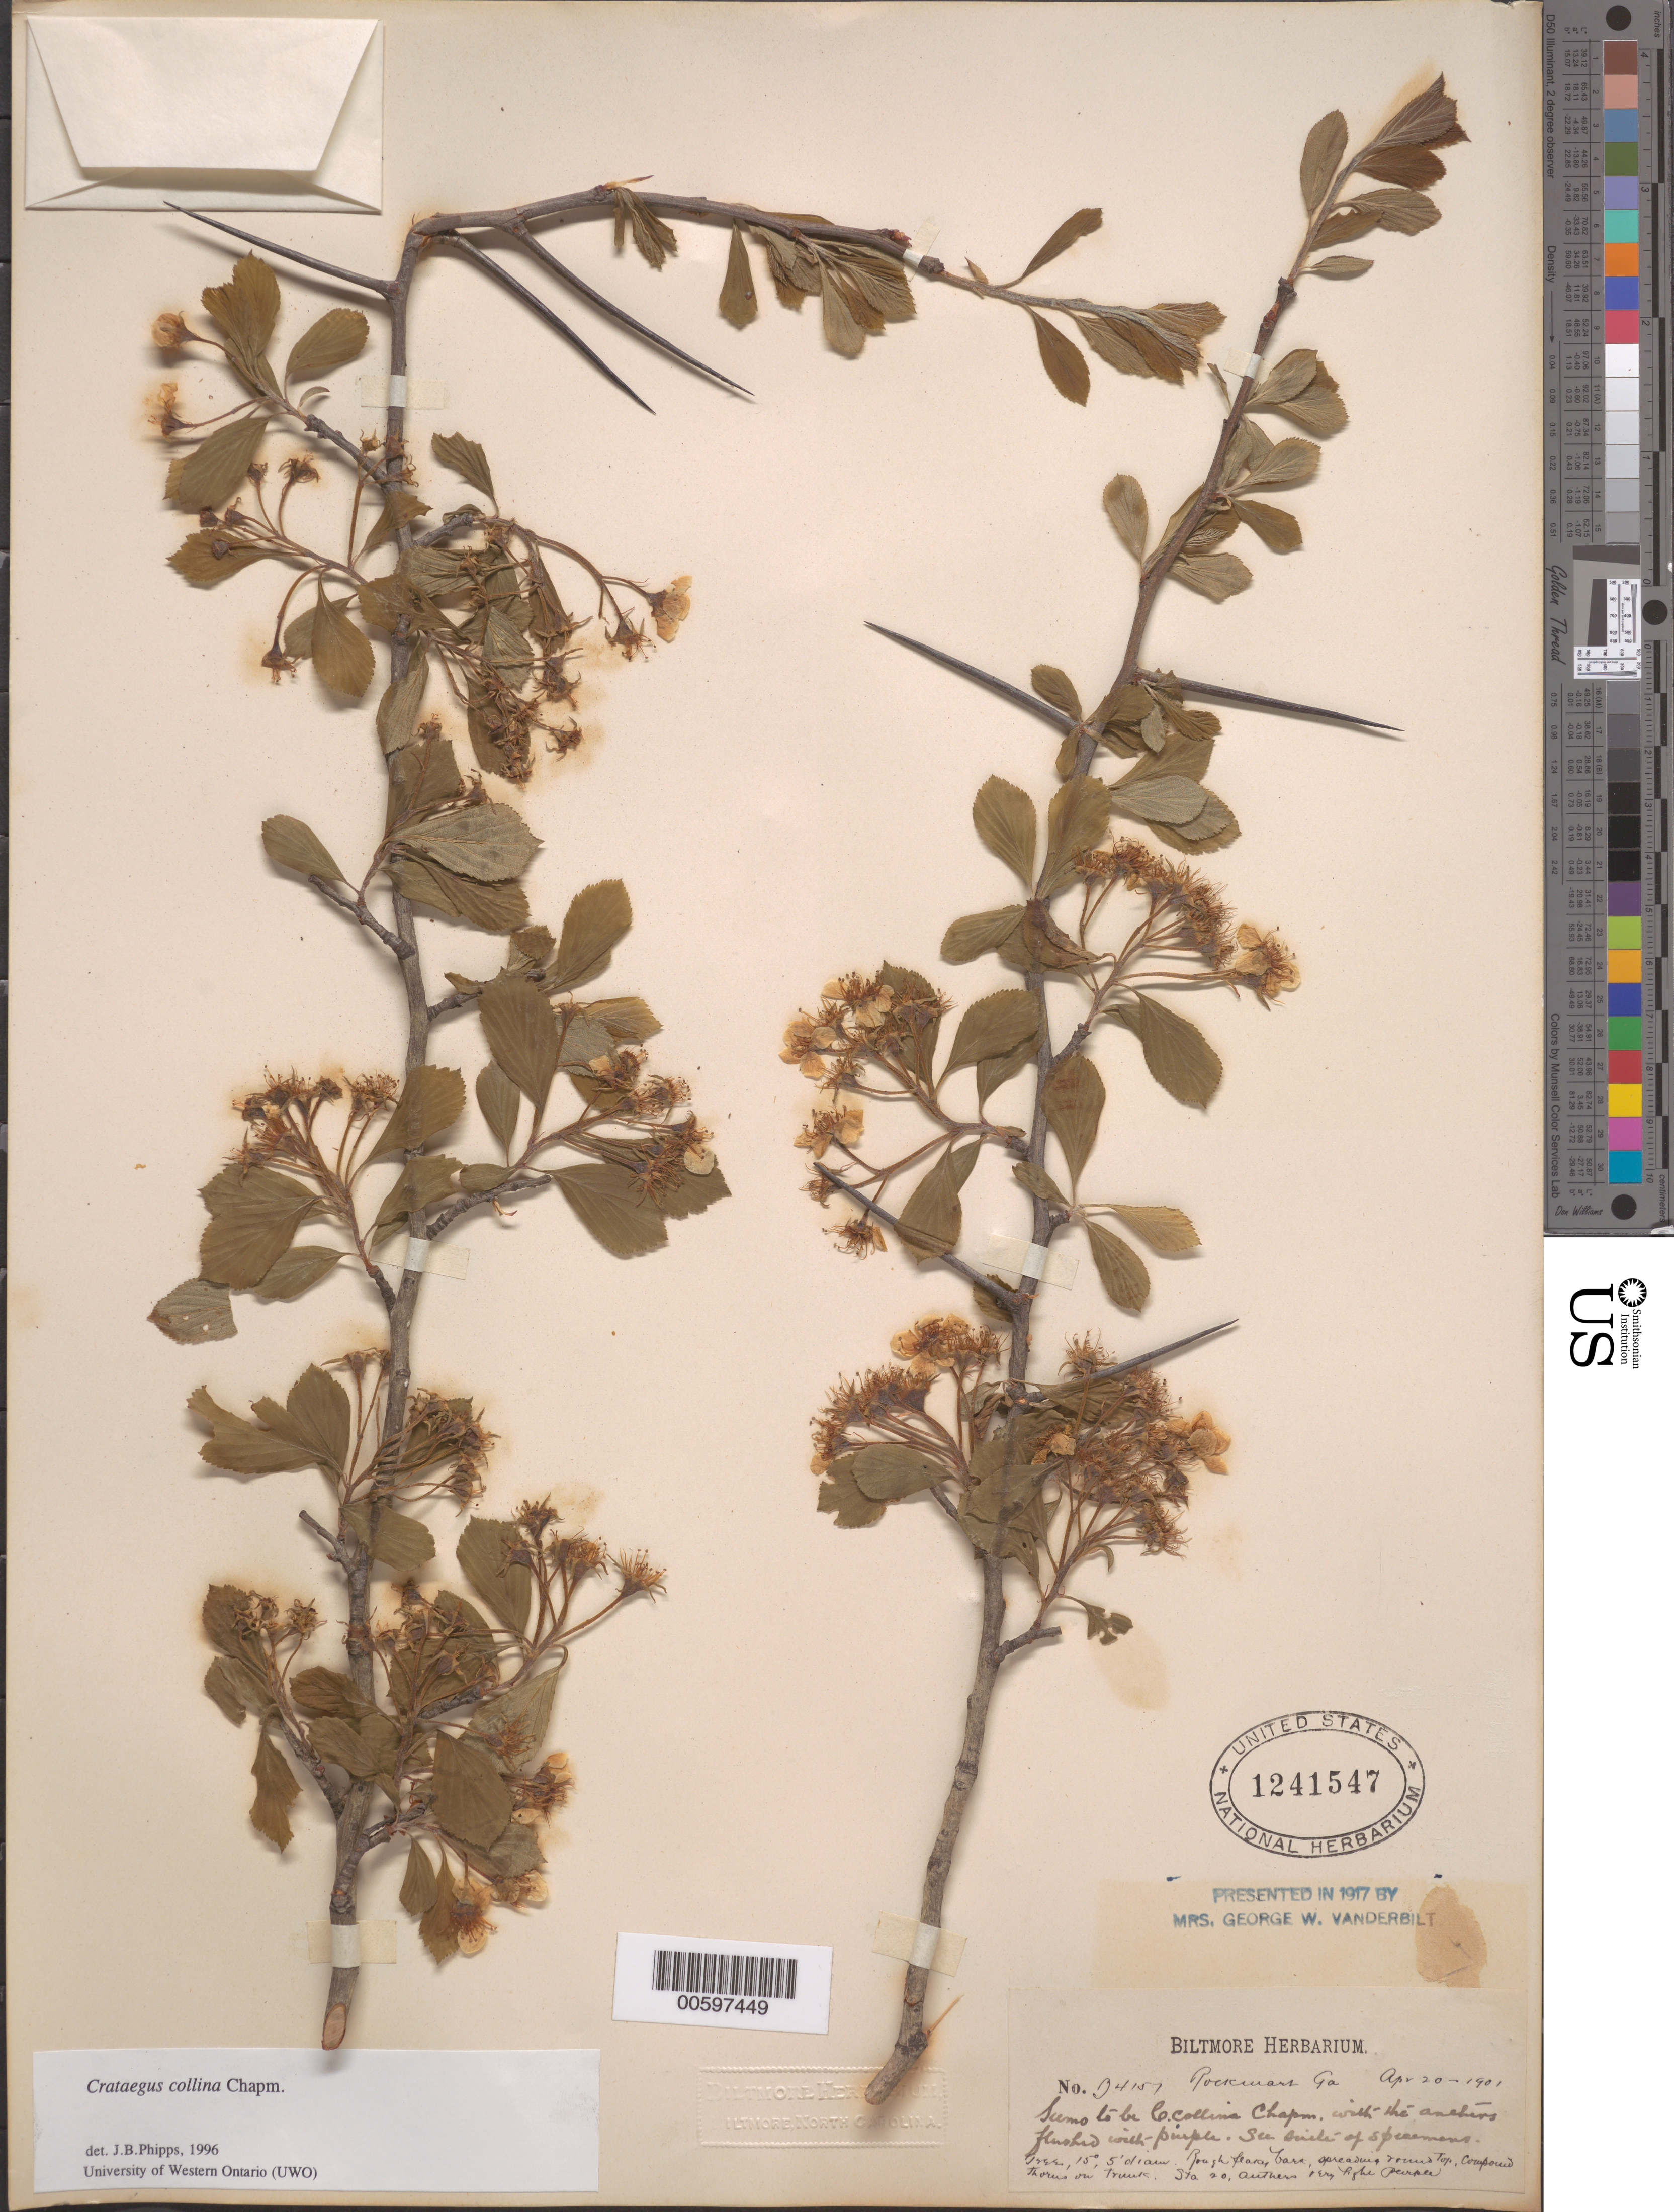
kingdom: Plantae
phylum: Tracheophyta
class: Magnoliopsida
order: Rosales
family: Rosaceae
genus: Crataegus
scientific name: Crataegus collina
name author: Chapm.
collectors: ex herb. Biltmore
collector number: B4157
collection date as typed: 20 Apr 1901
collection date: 1901-04-20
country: United States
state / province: Georgia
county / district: Polk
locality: Rockmont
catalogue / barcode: US 1241547